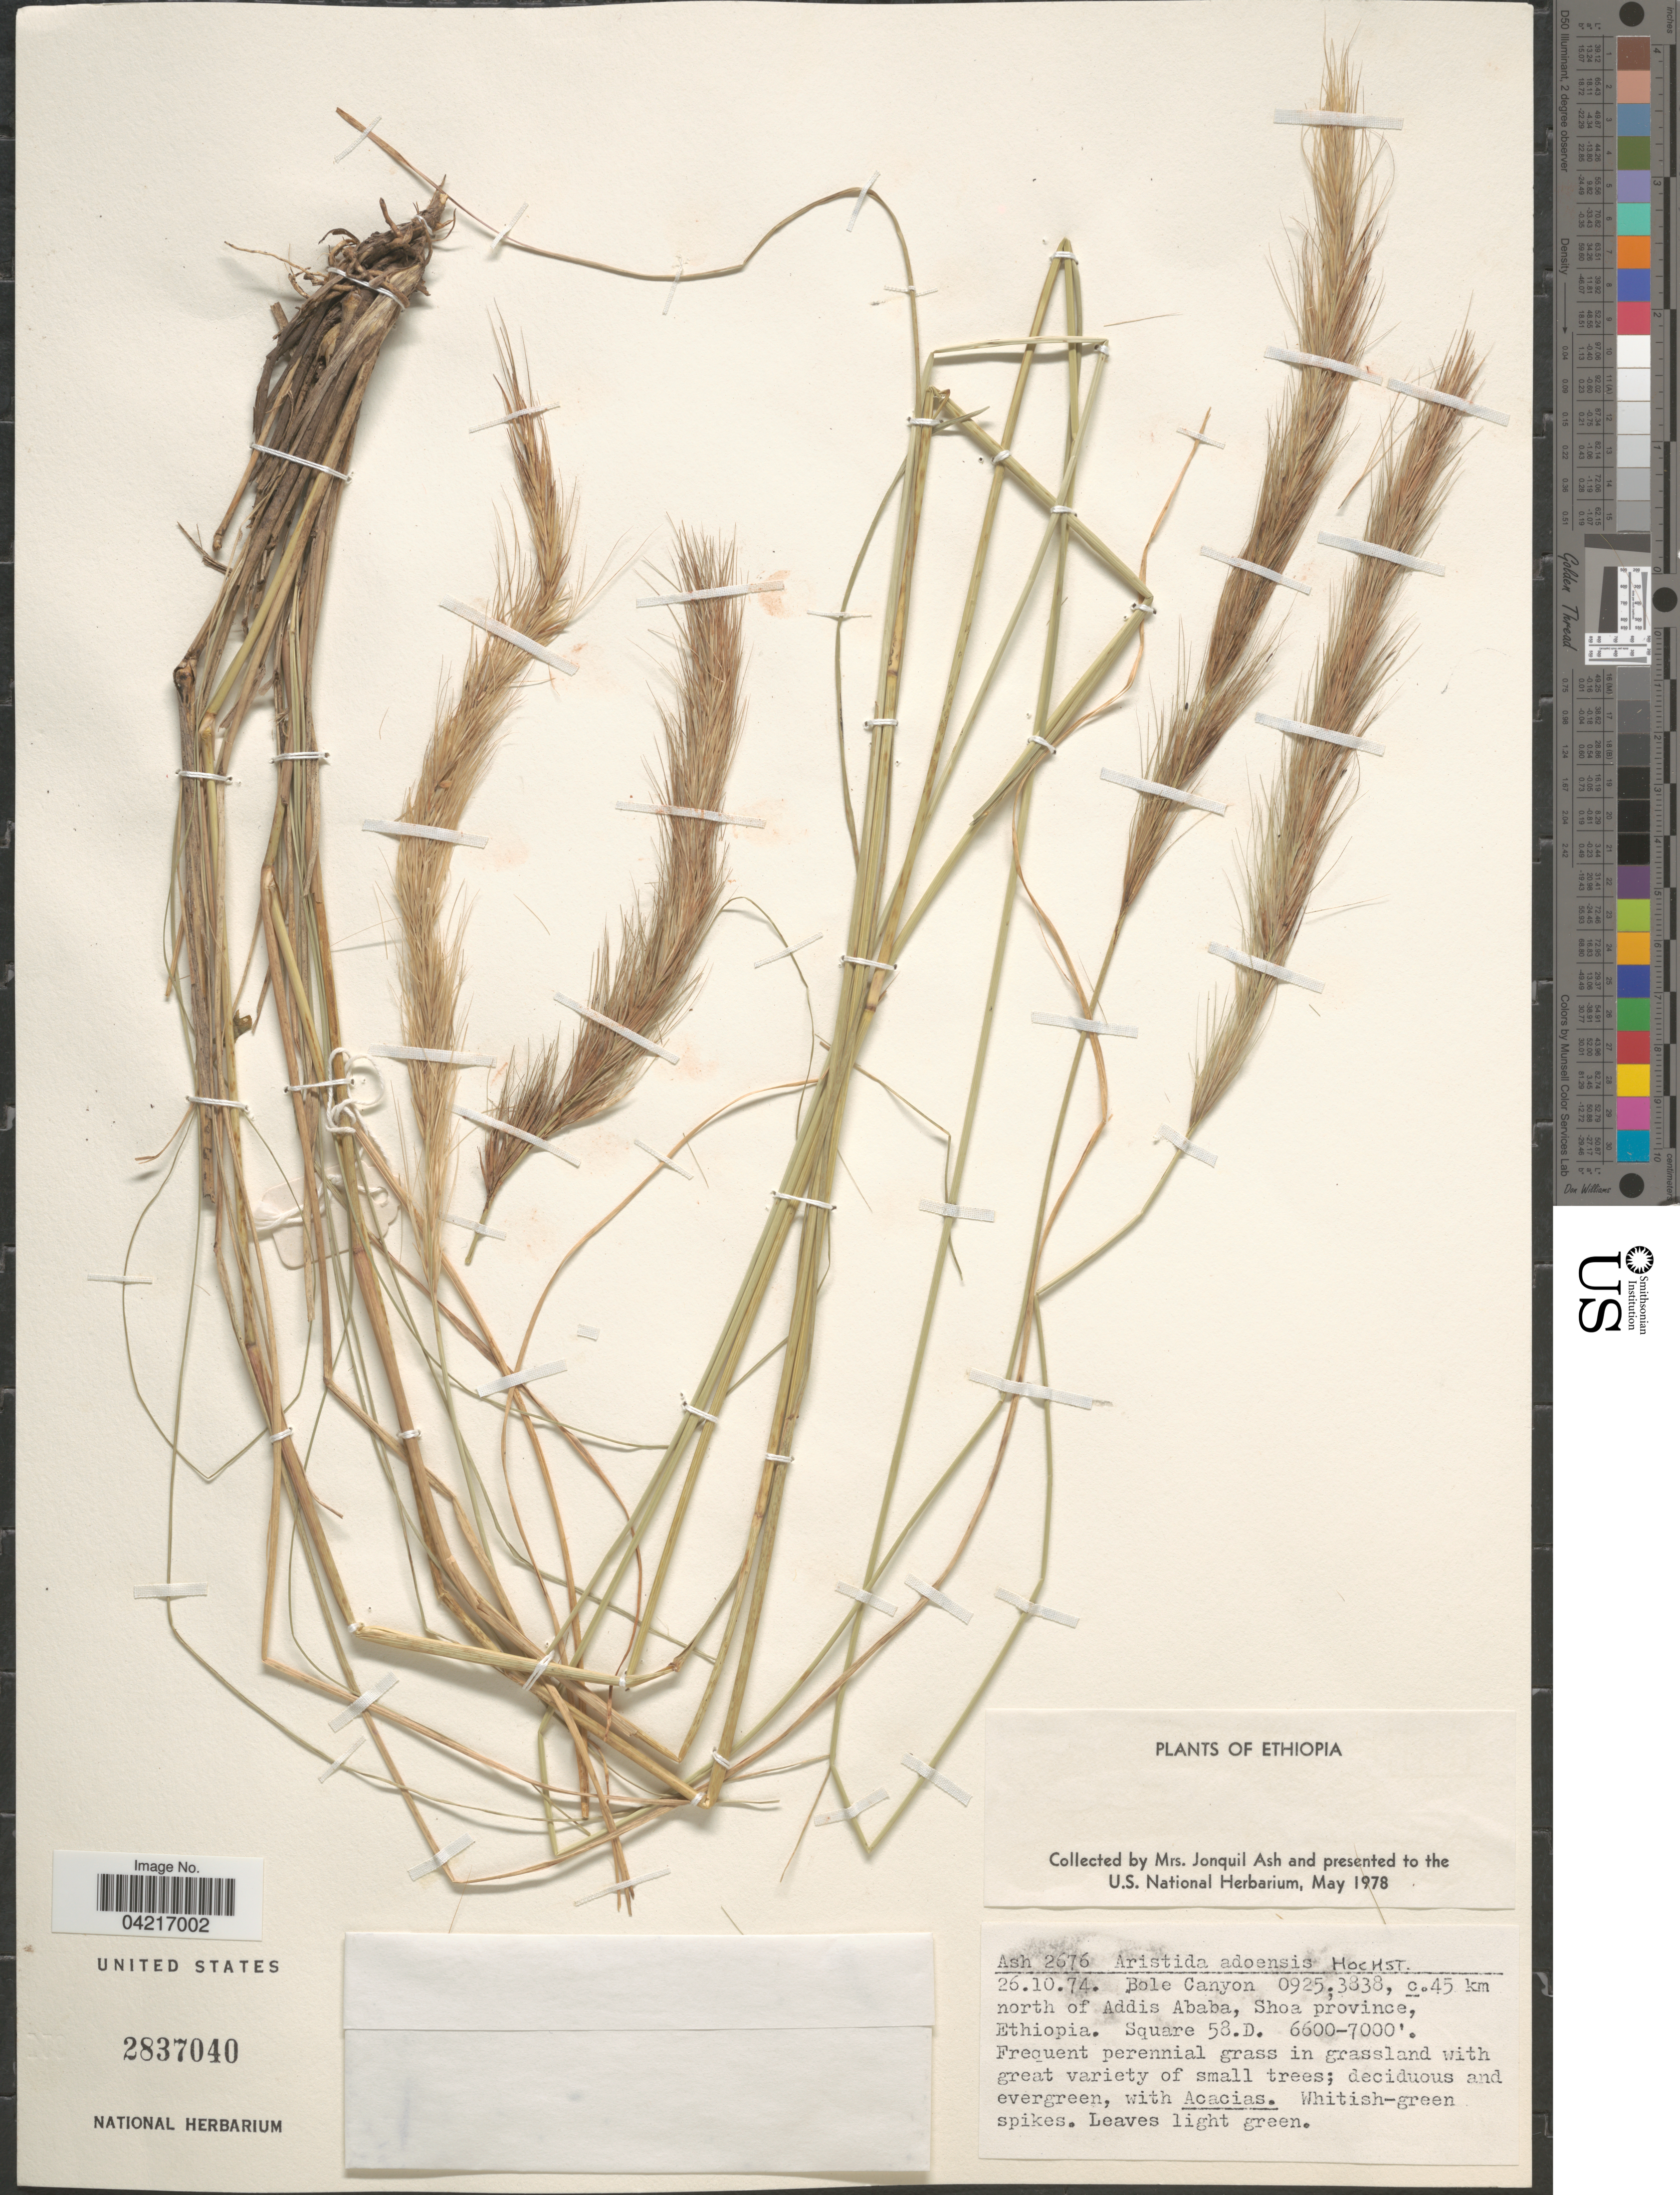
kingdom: Plantae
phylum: Tracheophyta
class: Liliopsida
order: Poales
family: Poaceae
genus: Aristida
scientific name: Aristida adoensis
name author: Hochst. ex A. Rich.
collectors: J. Ash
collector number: Ash 2676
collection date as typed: Transcribed d/m/y: 26/10/74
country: Ethiopia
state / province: Addis Ababa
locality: Bole Canyon 0925;3838, c. 45 km north of Addis Ababa, Shoa province. Square 58.D.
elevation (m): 2012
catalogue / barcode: US 2837040